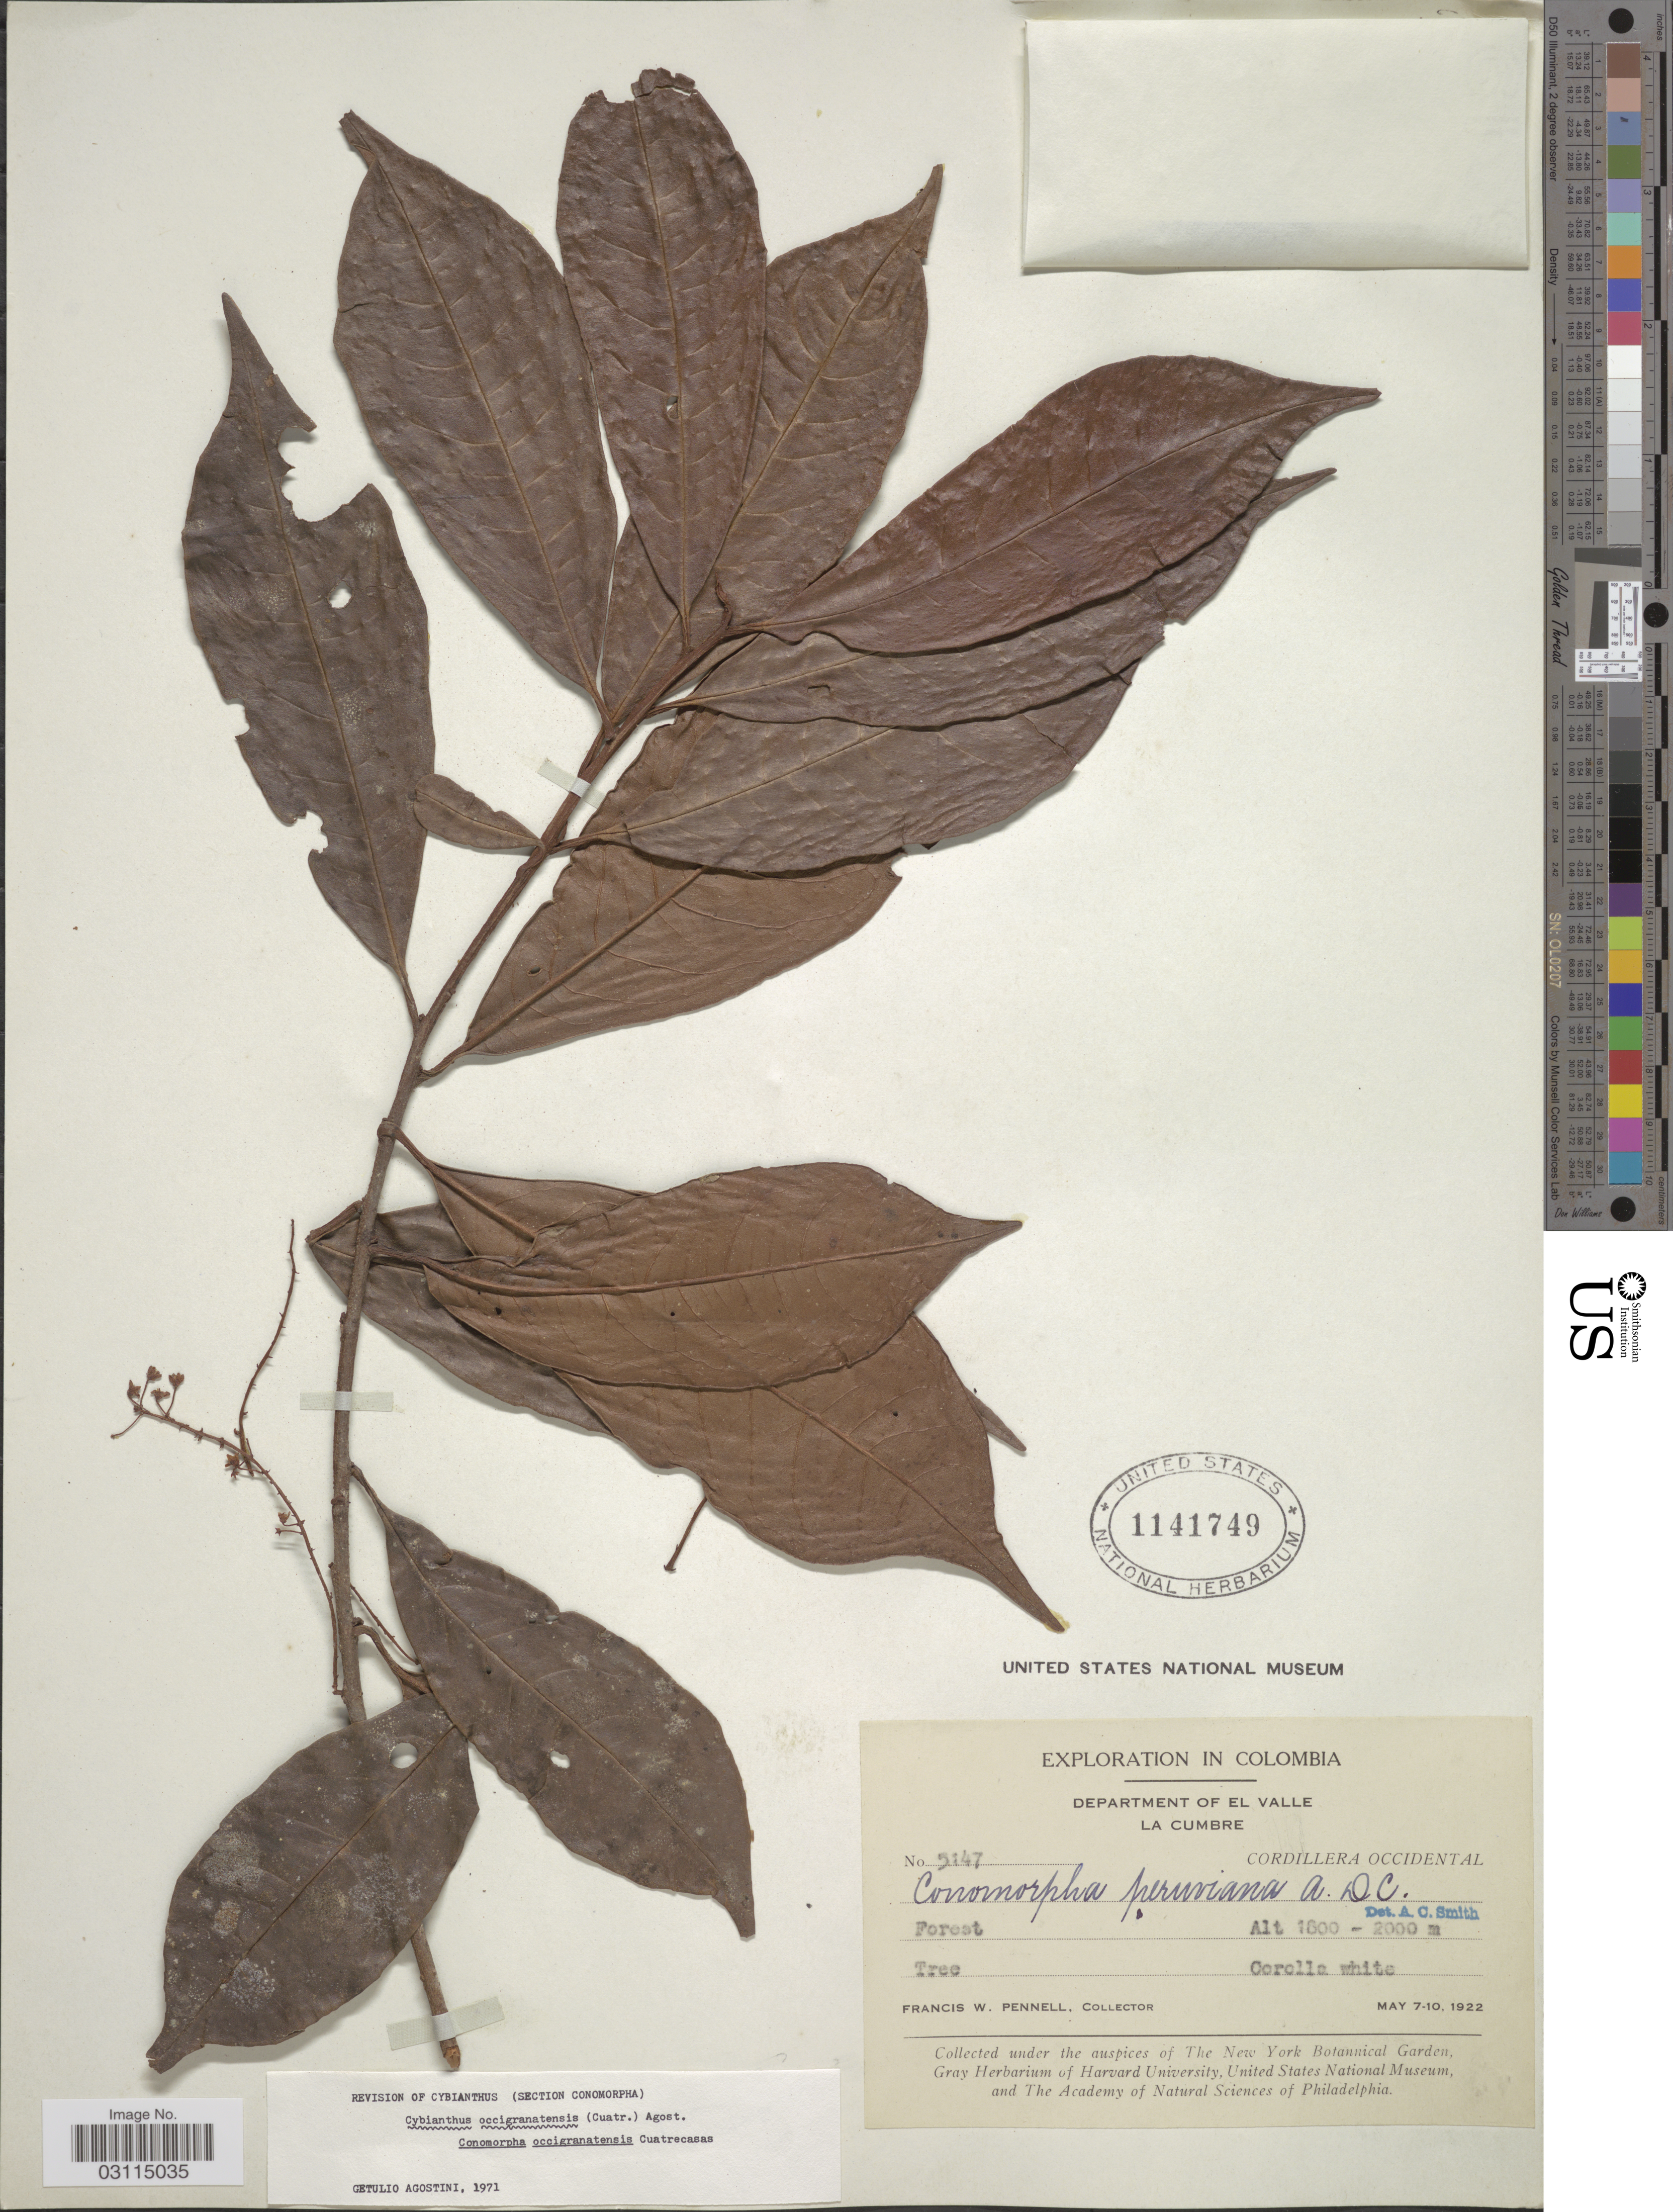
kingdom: Plantae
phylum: Tracheophyta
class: Magnoliopsida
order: Ericales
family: Primulaceae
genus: Cybianthus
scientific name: Cybianthus occigranatensis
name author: (Cuatrec.) G. Agostini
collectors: F. W. Pennell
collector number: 5147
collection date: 1922-05-07/1922-05-10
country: Colombia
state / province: Valle del Cauca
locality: Department of El Valle, La Cumbre, Cordillera Occidental.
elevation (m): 1800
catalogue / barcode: US 1141749